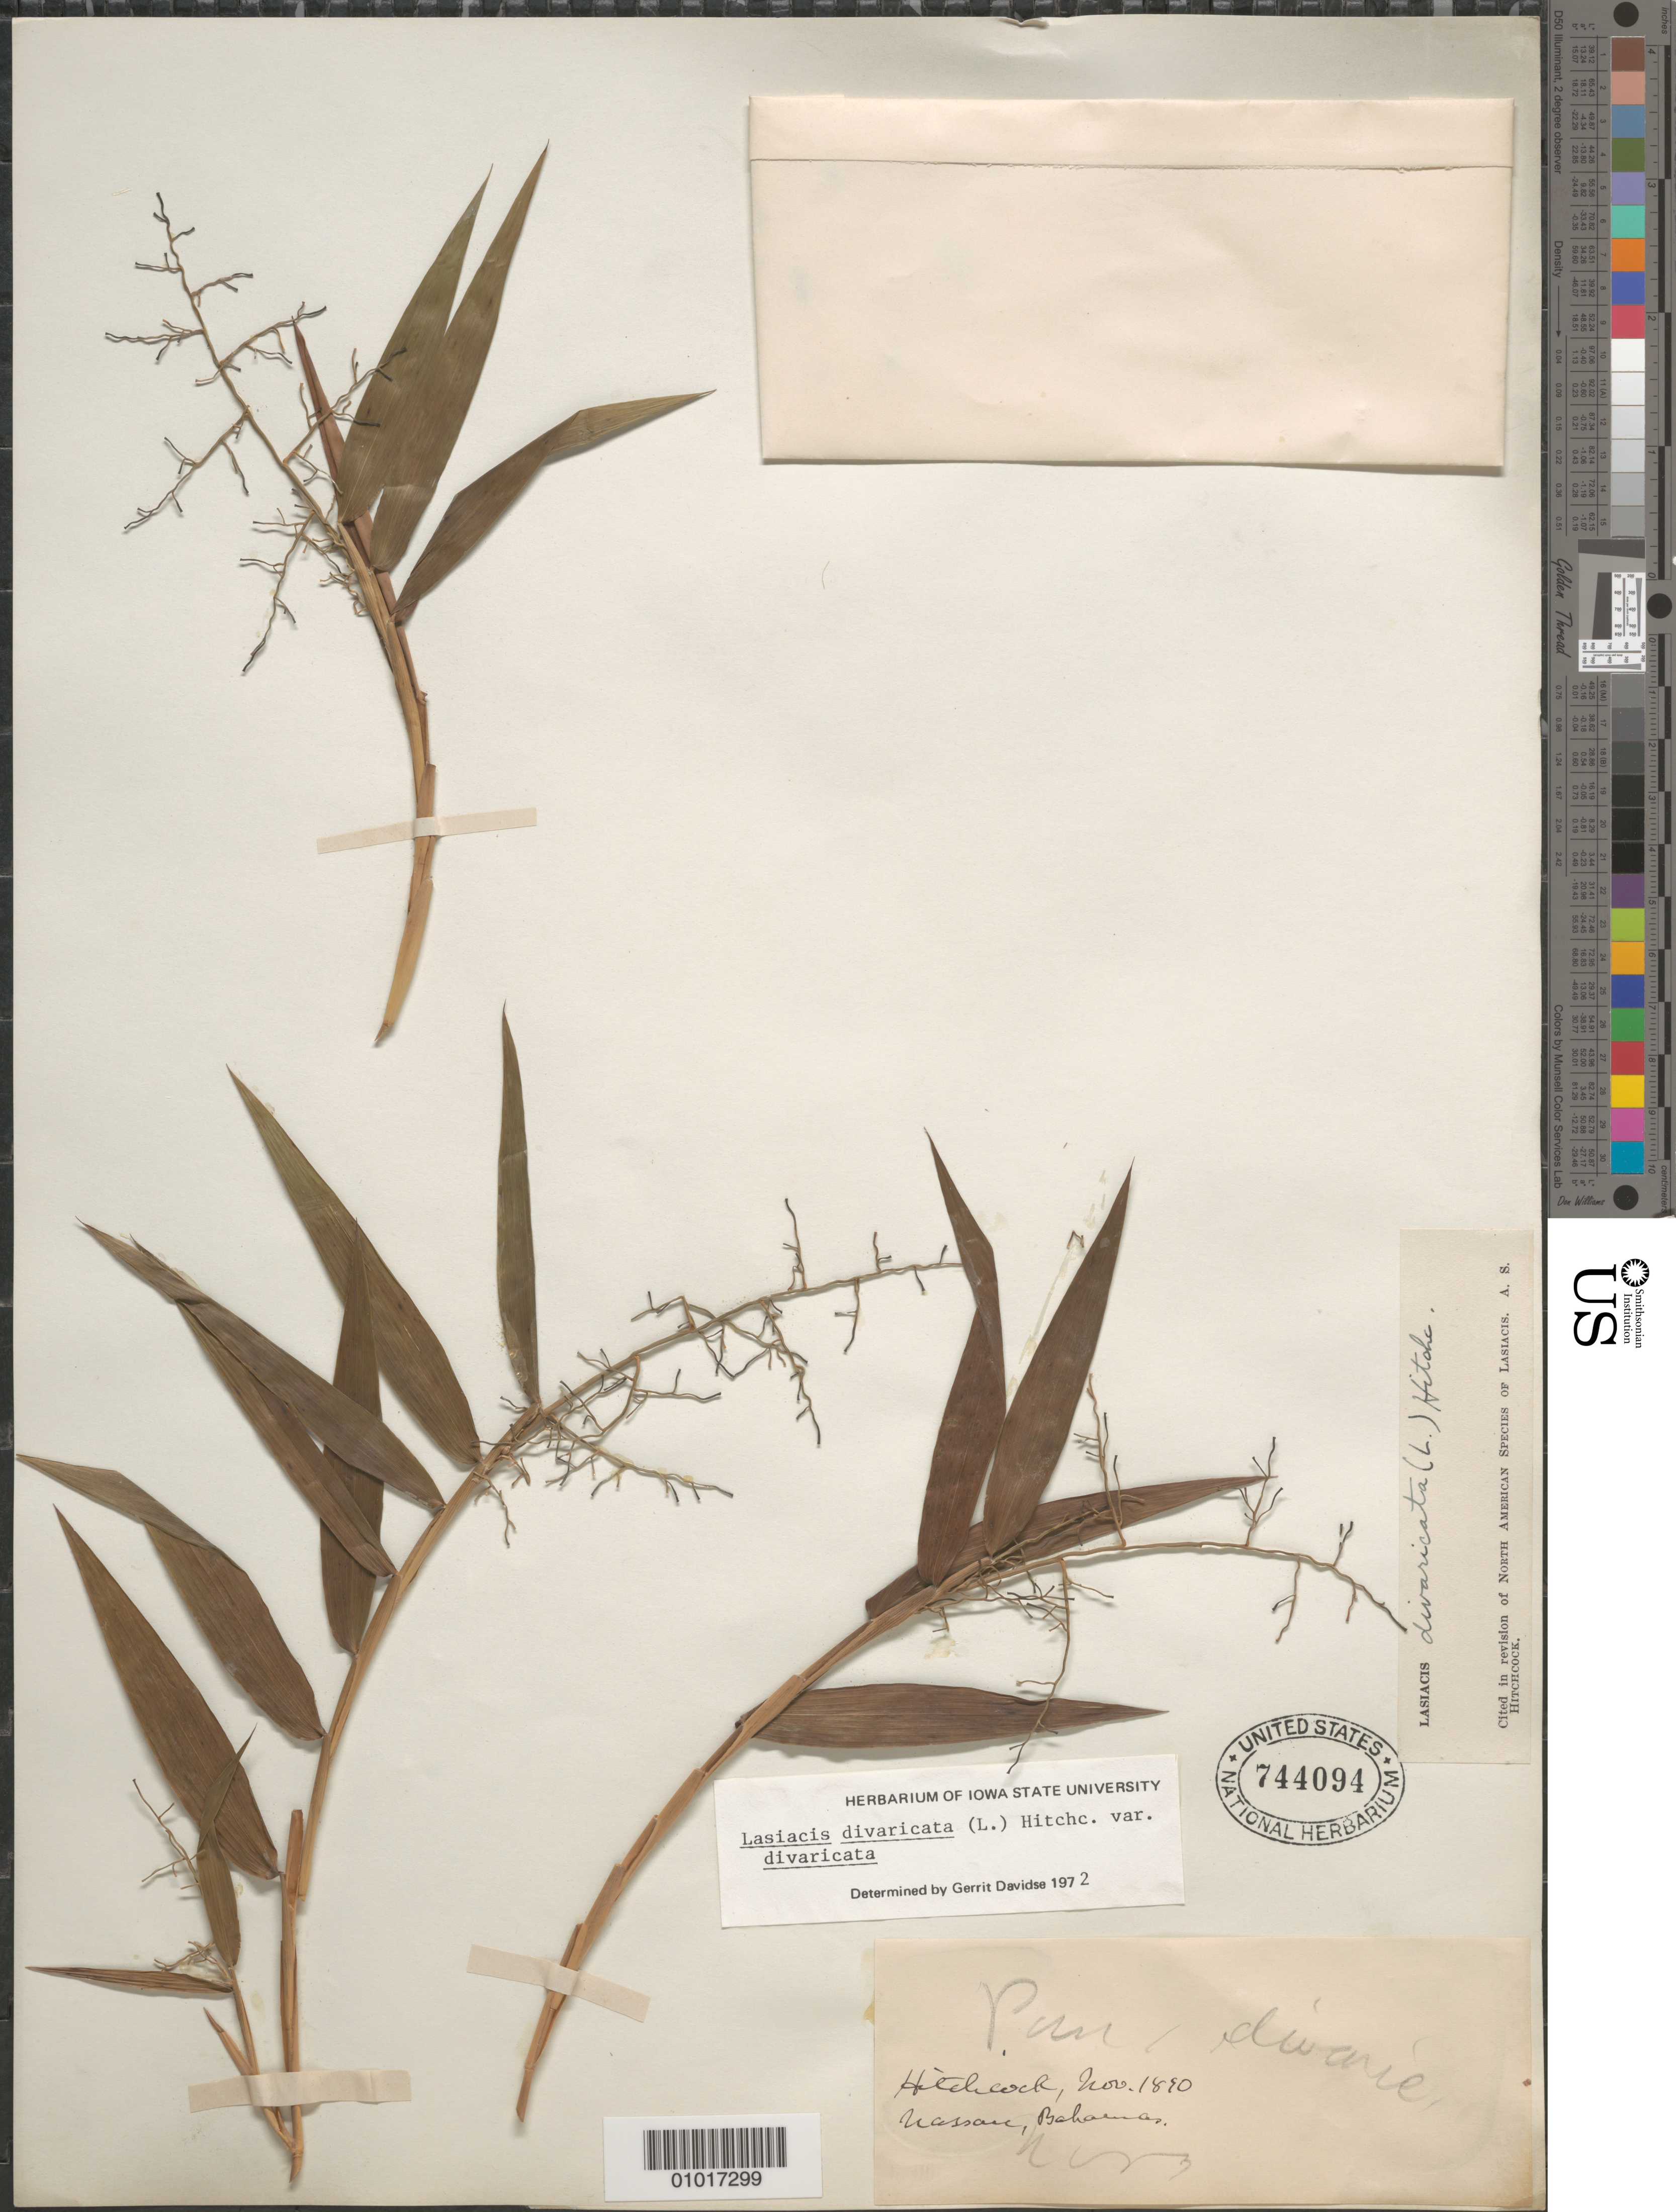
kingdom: Plantae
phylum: Tracheophyta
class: Liliopsida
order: Poales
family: Poaceae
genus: Lasiacis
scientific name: Lasiacis divaricata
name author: (L.) Hitchc.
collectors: A. S. Hitchcock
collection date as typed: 01 Nov 1890 to 30 Nov 1890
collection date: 1890-11-01/1890-11-30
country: Navassa Island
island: Navassa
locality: Bahamas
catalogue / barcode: US 744094